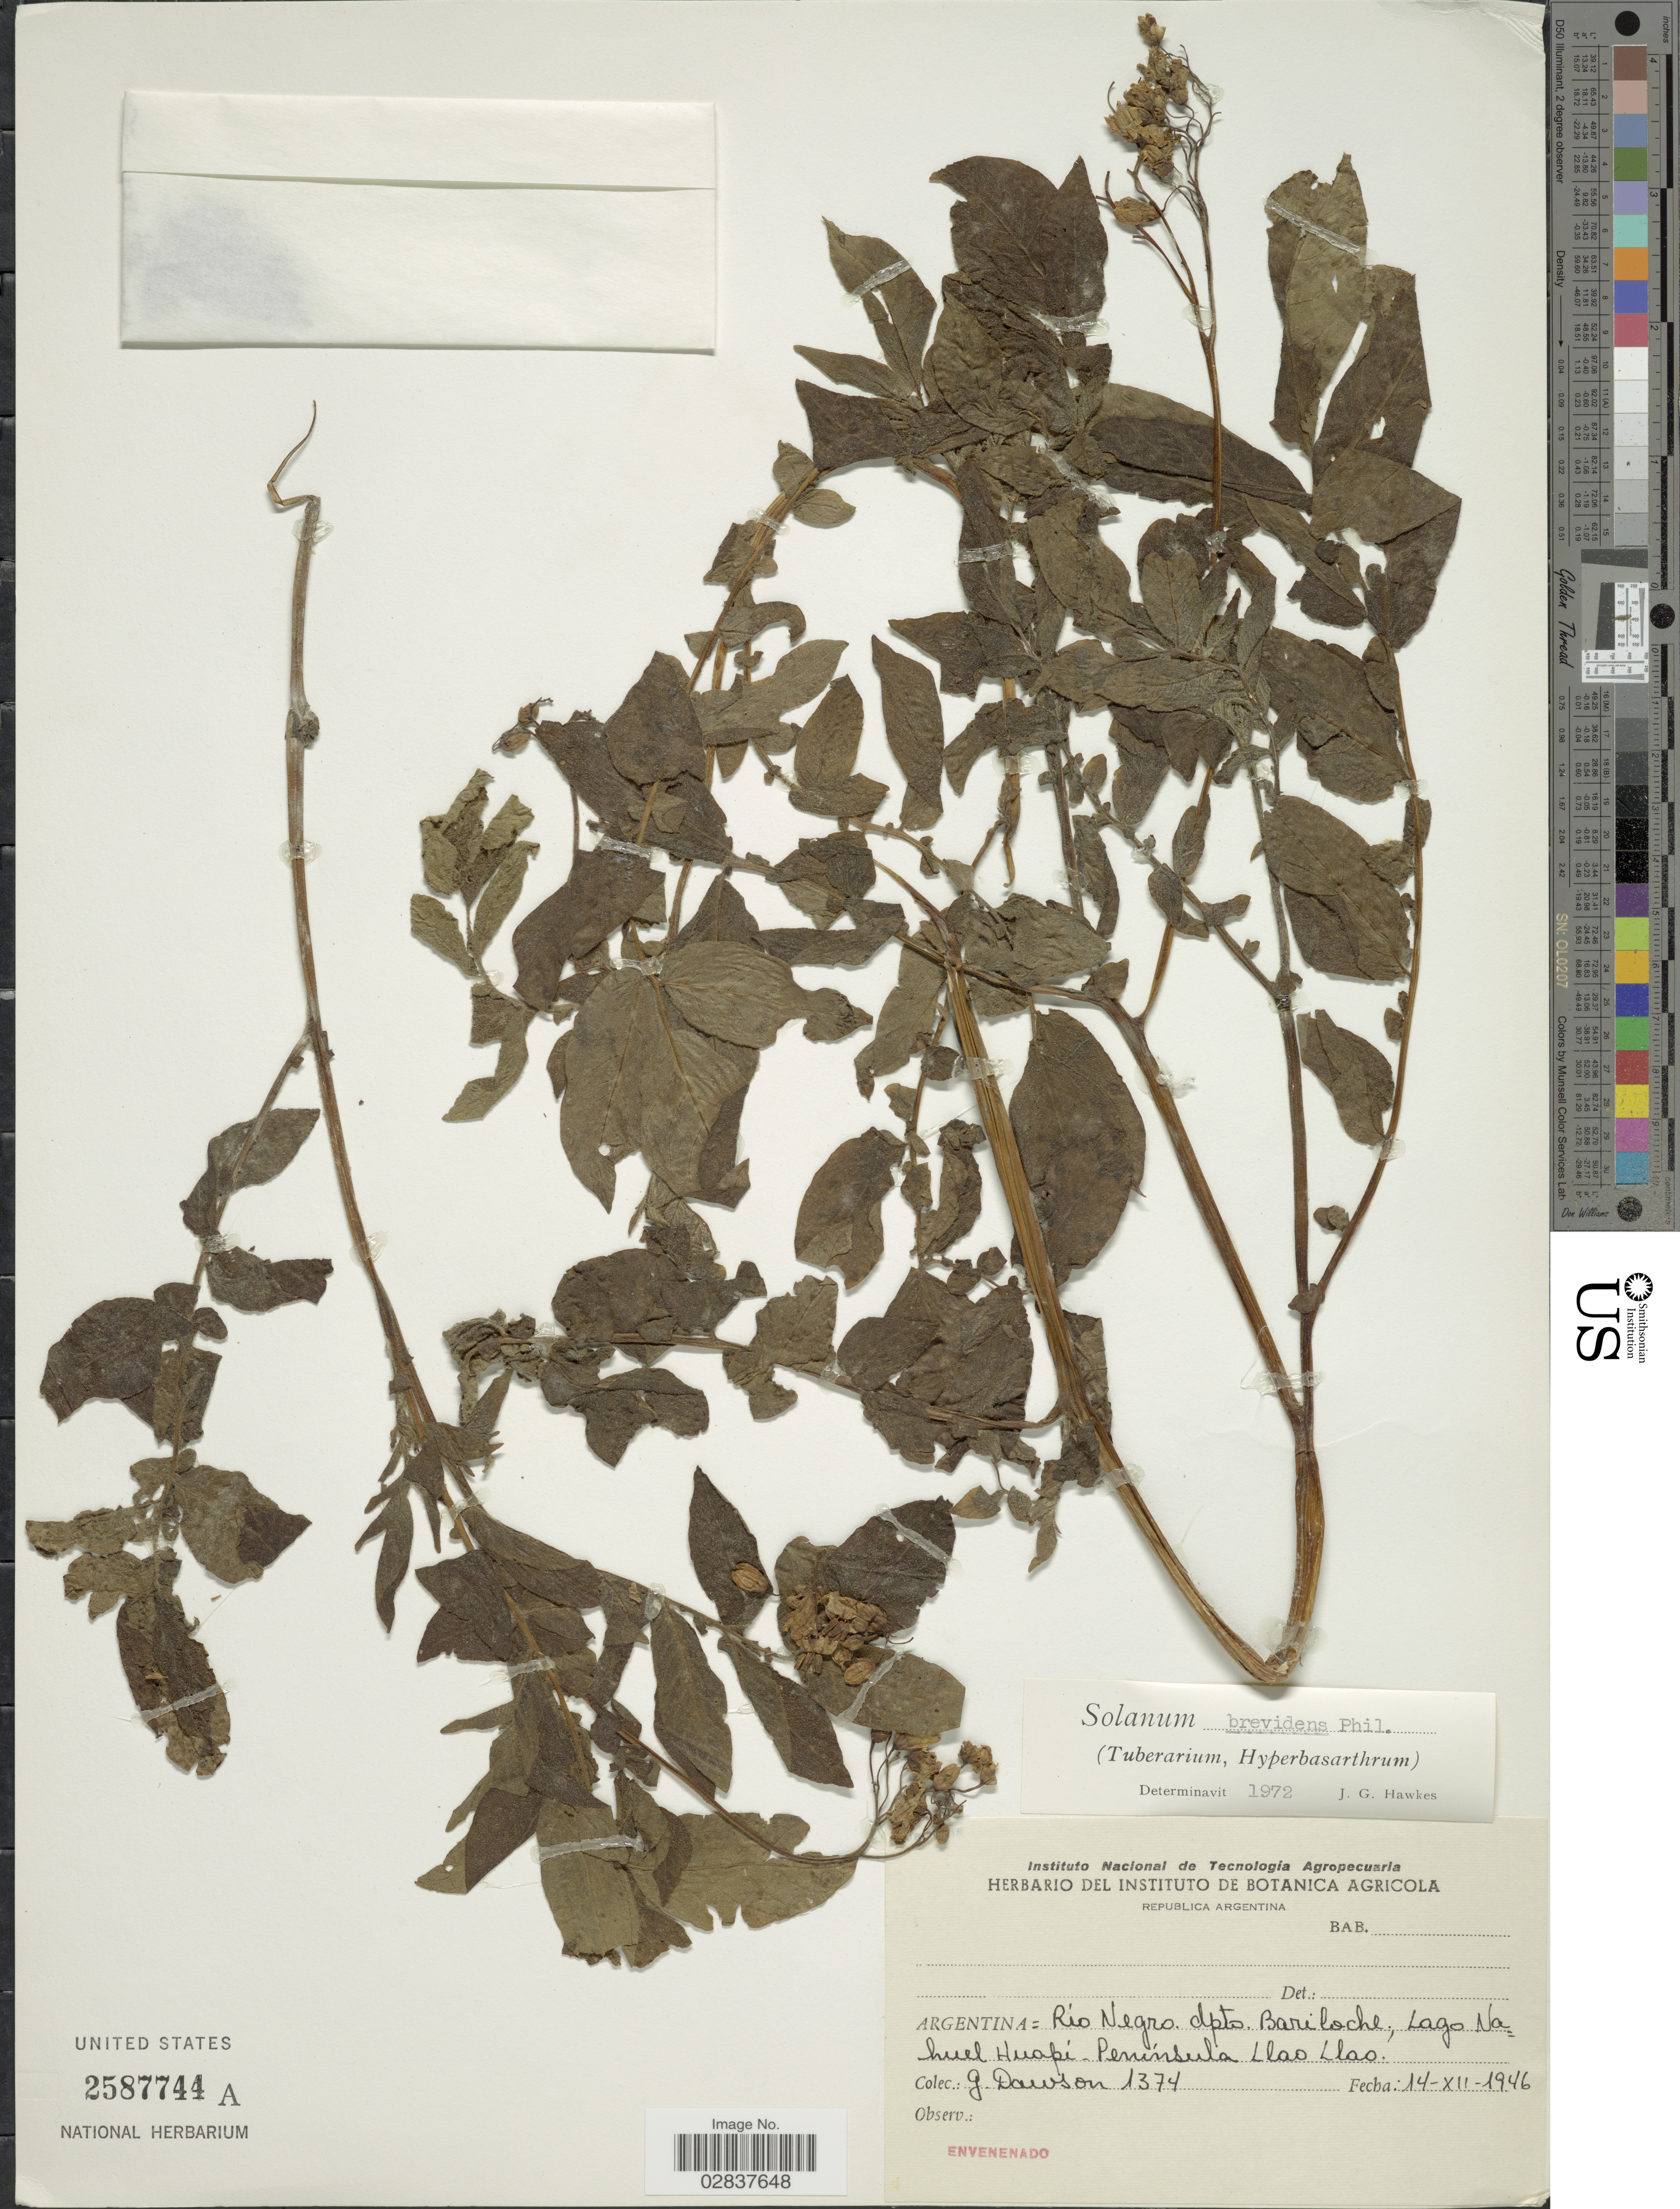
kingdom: Plantae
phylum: Tracheophyta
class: Magnoliopsida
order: Solanales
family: Solanaceae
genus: Solanum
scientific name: Solanum palustre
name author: Poepp. ex Schltr.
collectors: G. Dawson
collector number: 1374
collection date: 1946-12-14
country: Argentina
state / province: Rio Negro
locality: Dpto. Bariloche, Lago Nahuel Huapi - Peninsula Llao Llao.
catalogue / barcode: US 2587744A